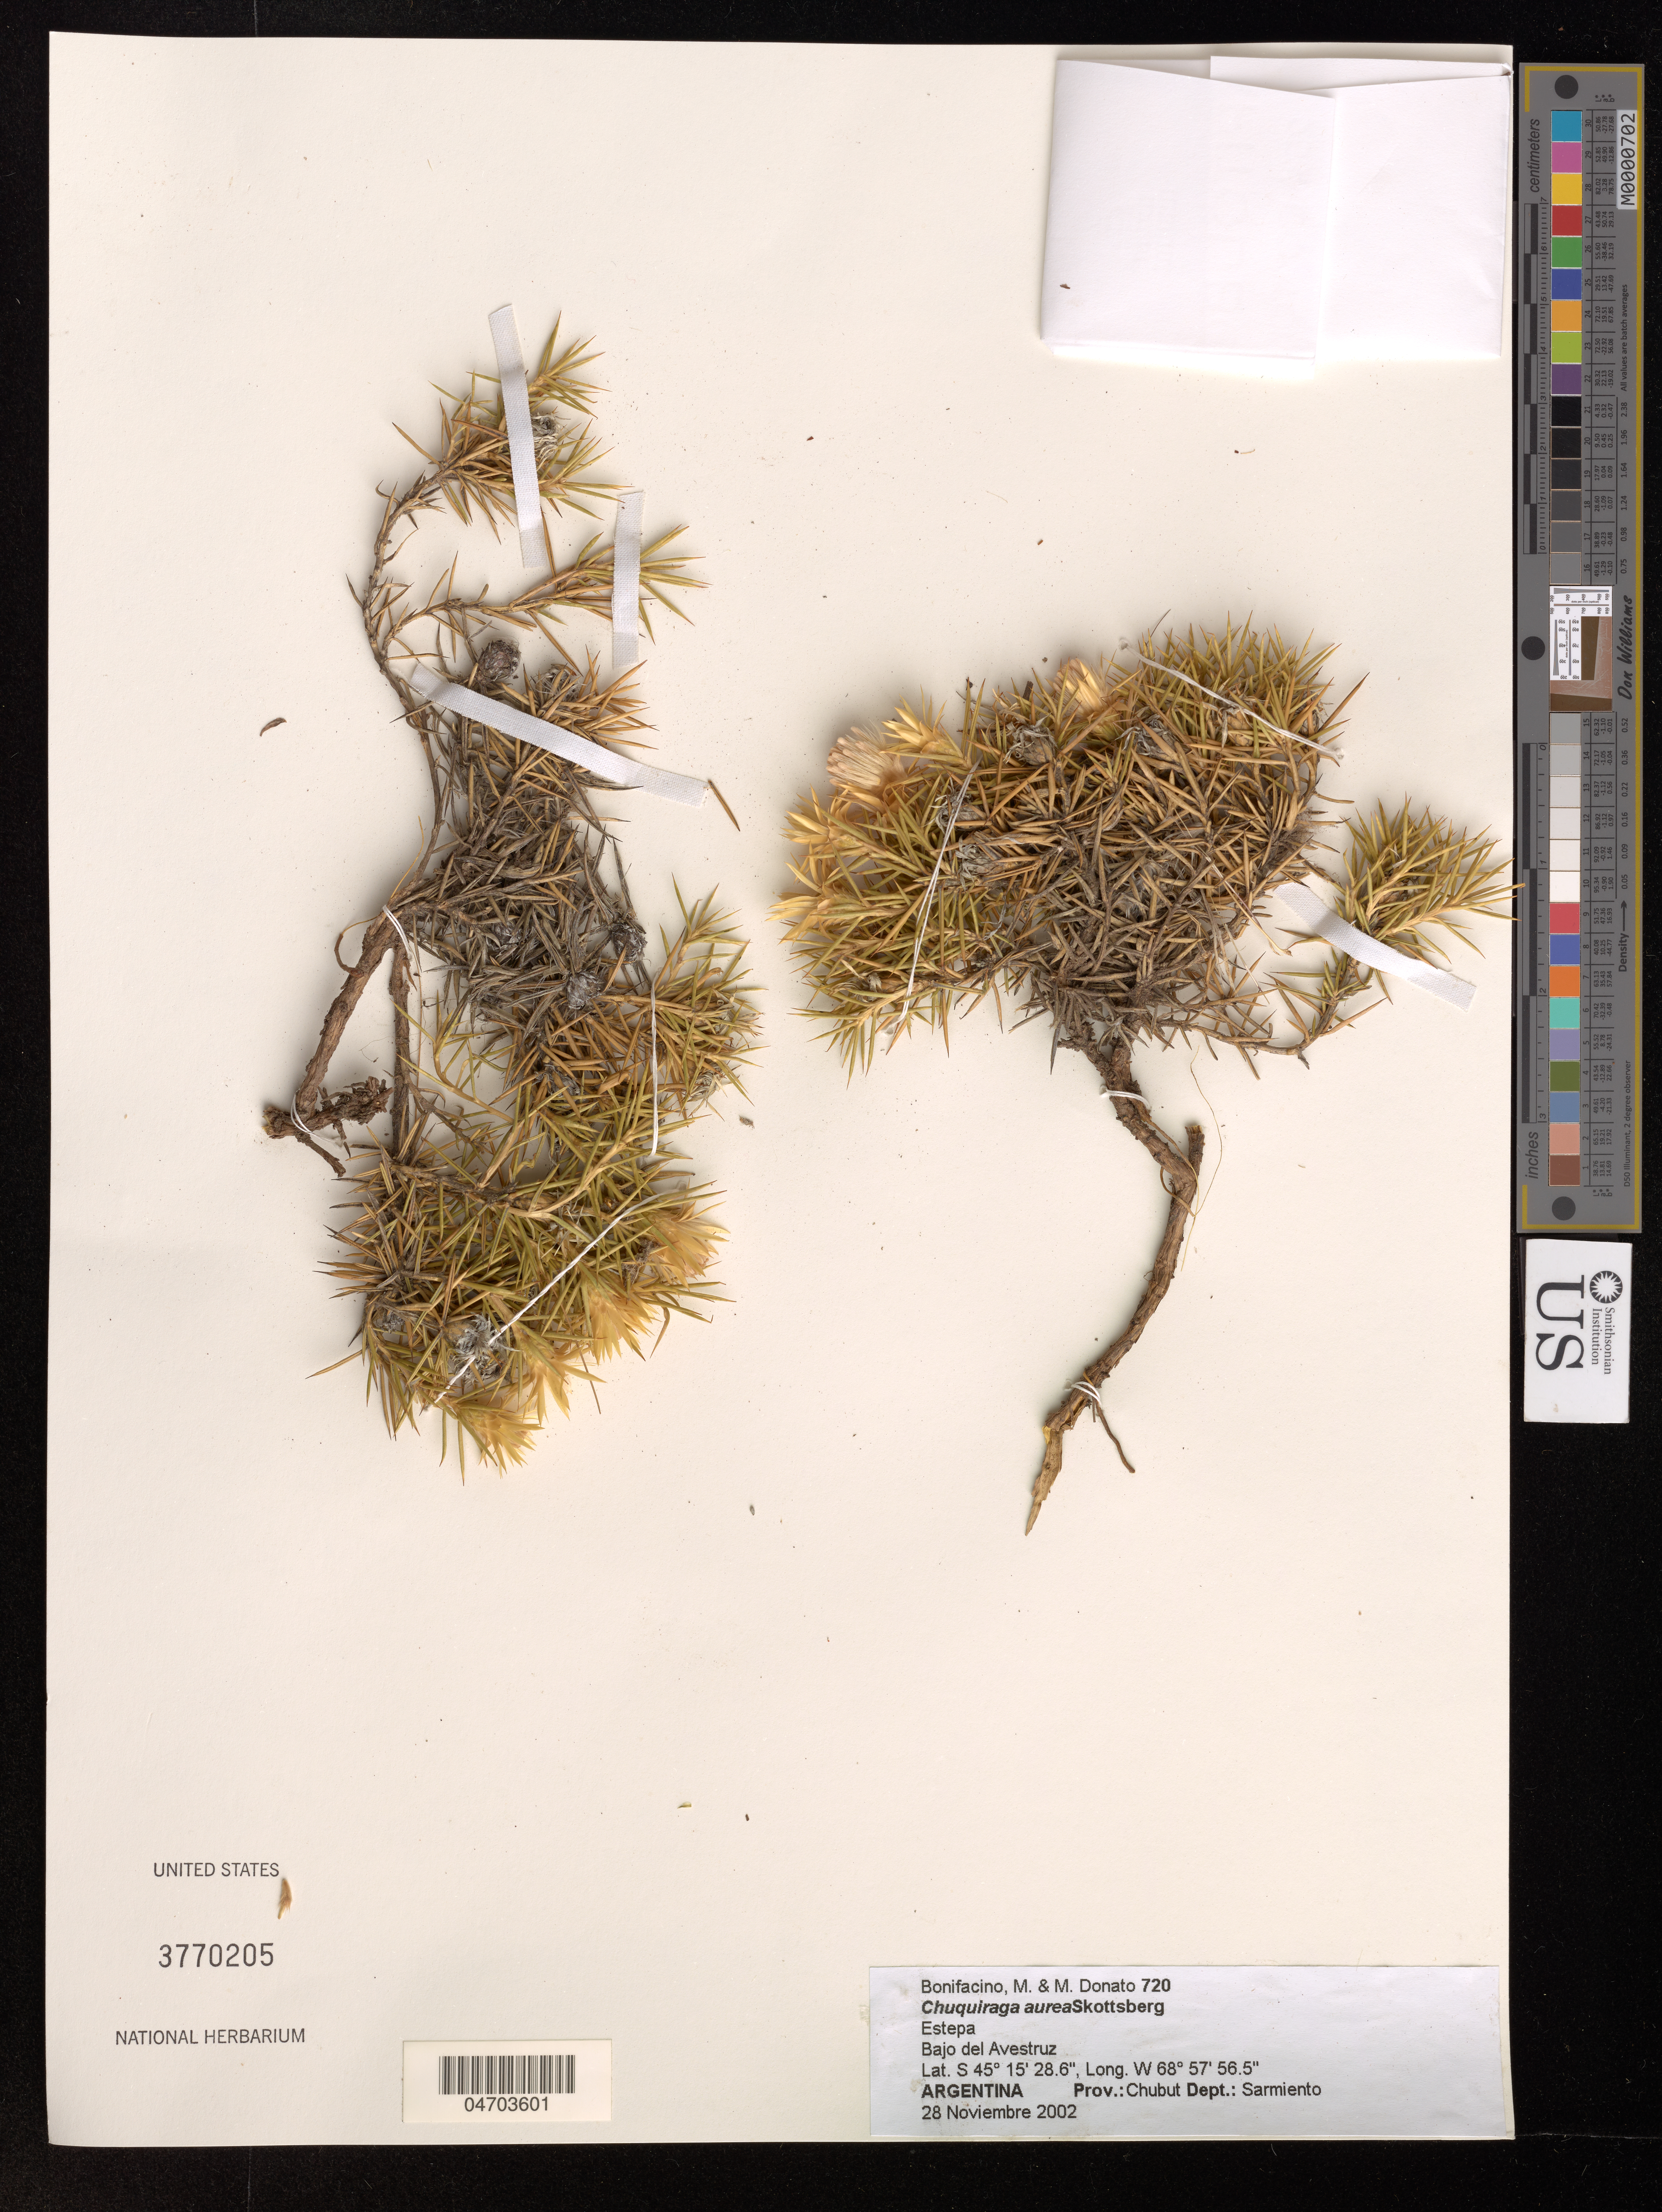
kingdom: Plantae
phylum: Tracheophyta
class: Magnoliopsida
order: Asterales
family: Asteraceae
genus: Chuquiraga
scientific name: Chuquiraga aurea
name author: Skottsb.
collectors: M. Bonifacino & M. Donato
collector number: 720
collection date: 2002-11-28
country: Argentina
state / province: Chubut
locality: Estepa. Najo del Avestruz. Sarmiento.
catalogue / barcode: US 3770205